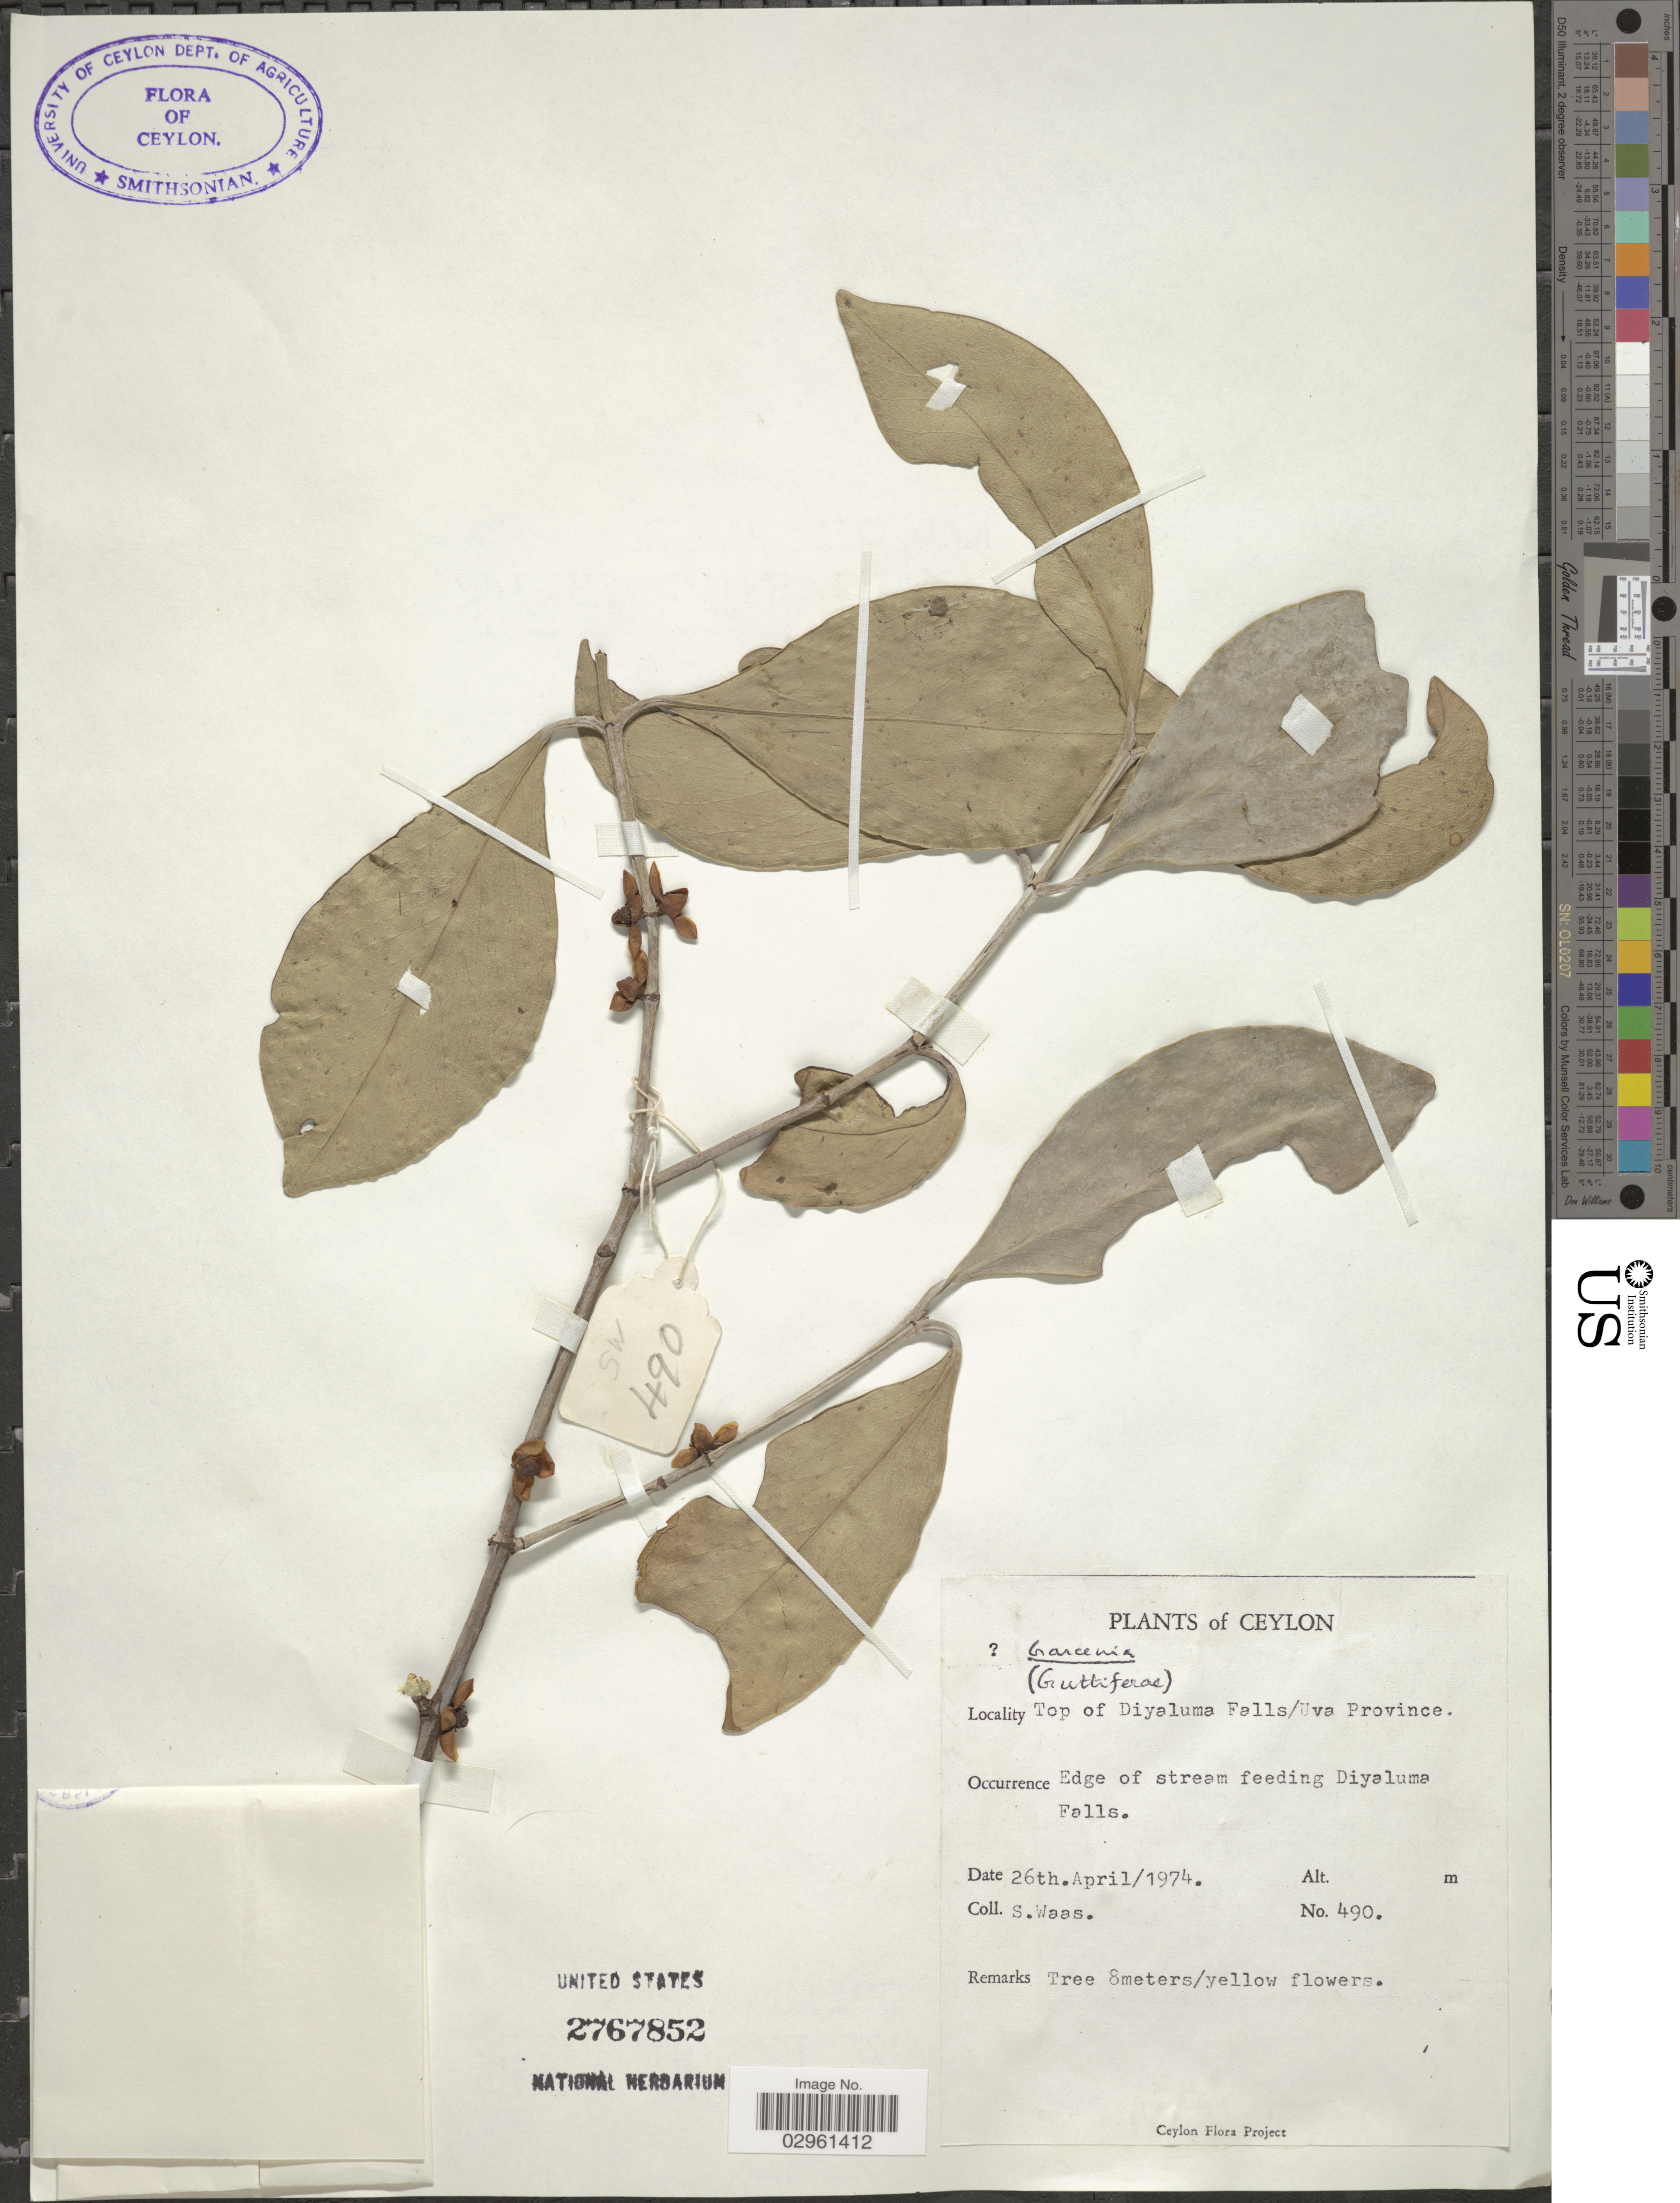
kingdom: Plantae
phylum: Tracheophyta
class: Magnoliopsida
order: Malpighiales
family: Clusiaceae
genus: Garcinia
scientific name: Garcinia sp.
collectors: S. Waas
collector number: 490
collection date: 1974-04-26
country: Sri Lanka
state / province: Uva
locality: Ceylon, Top of Diyaluma Falls. Edge of stream feeding Diyaluma Falls.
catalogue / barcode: US 2767852